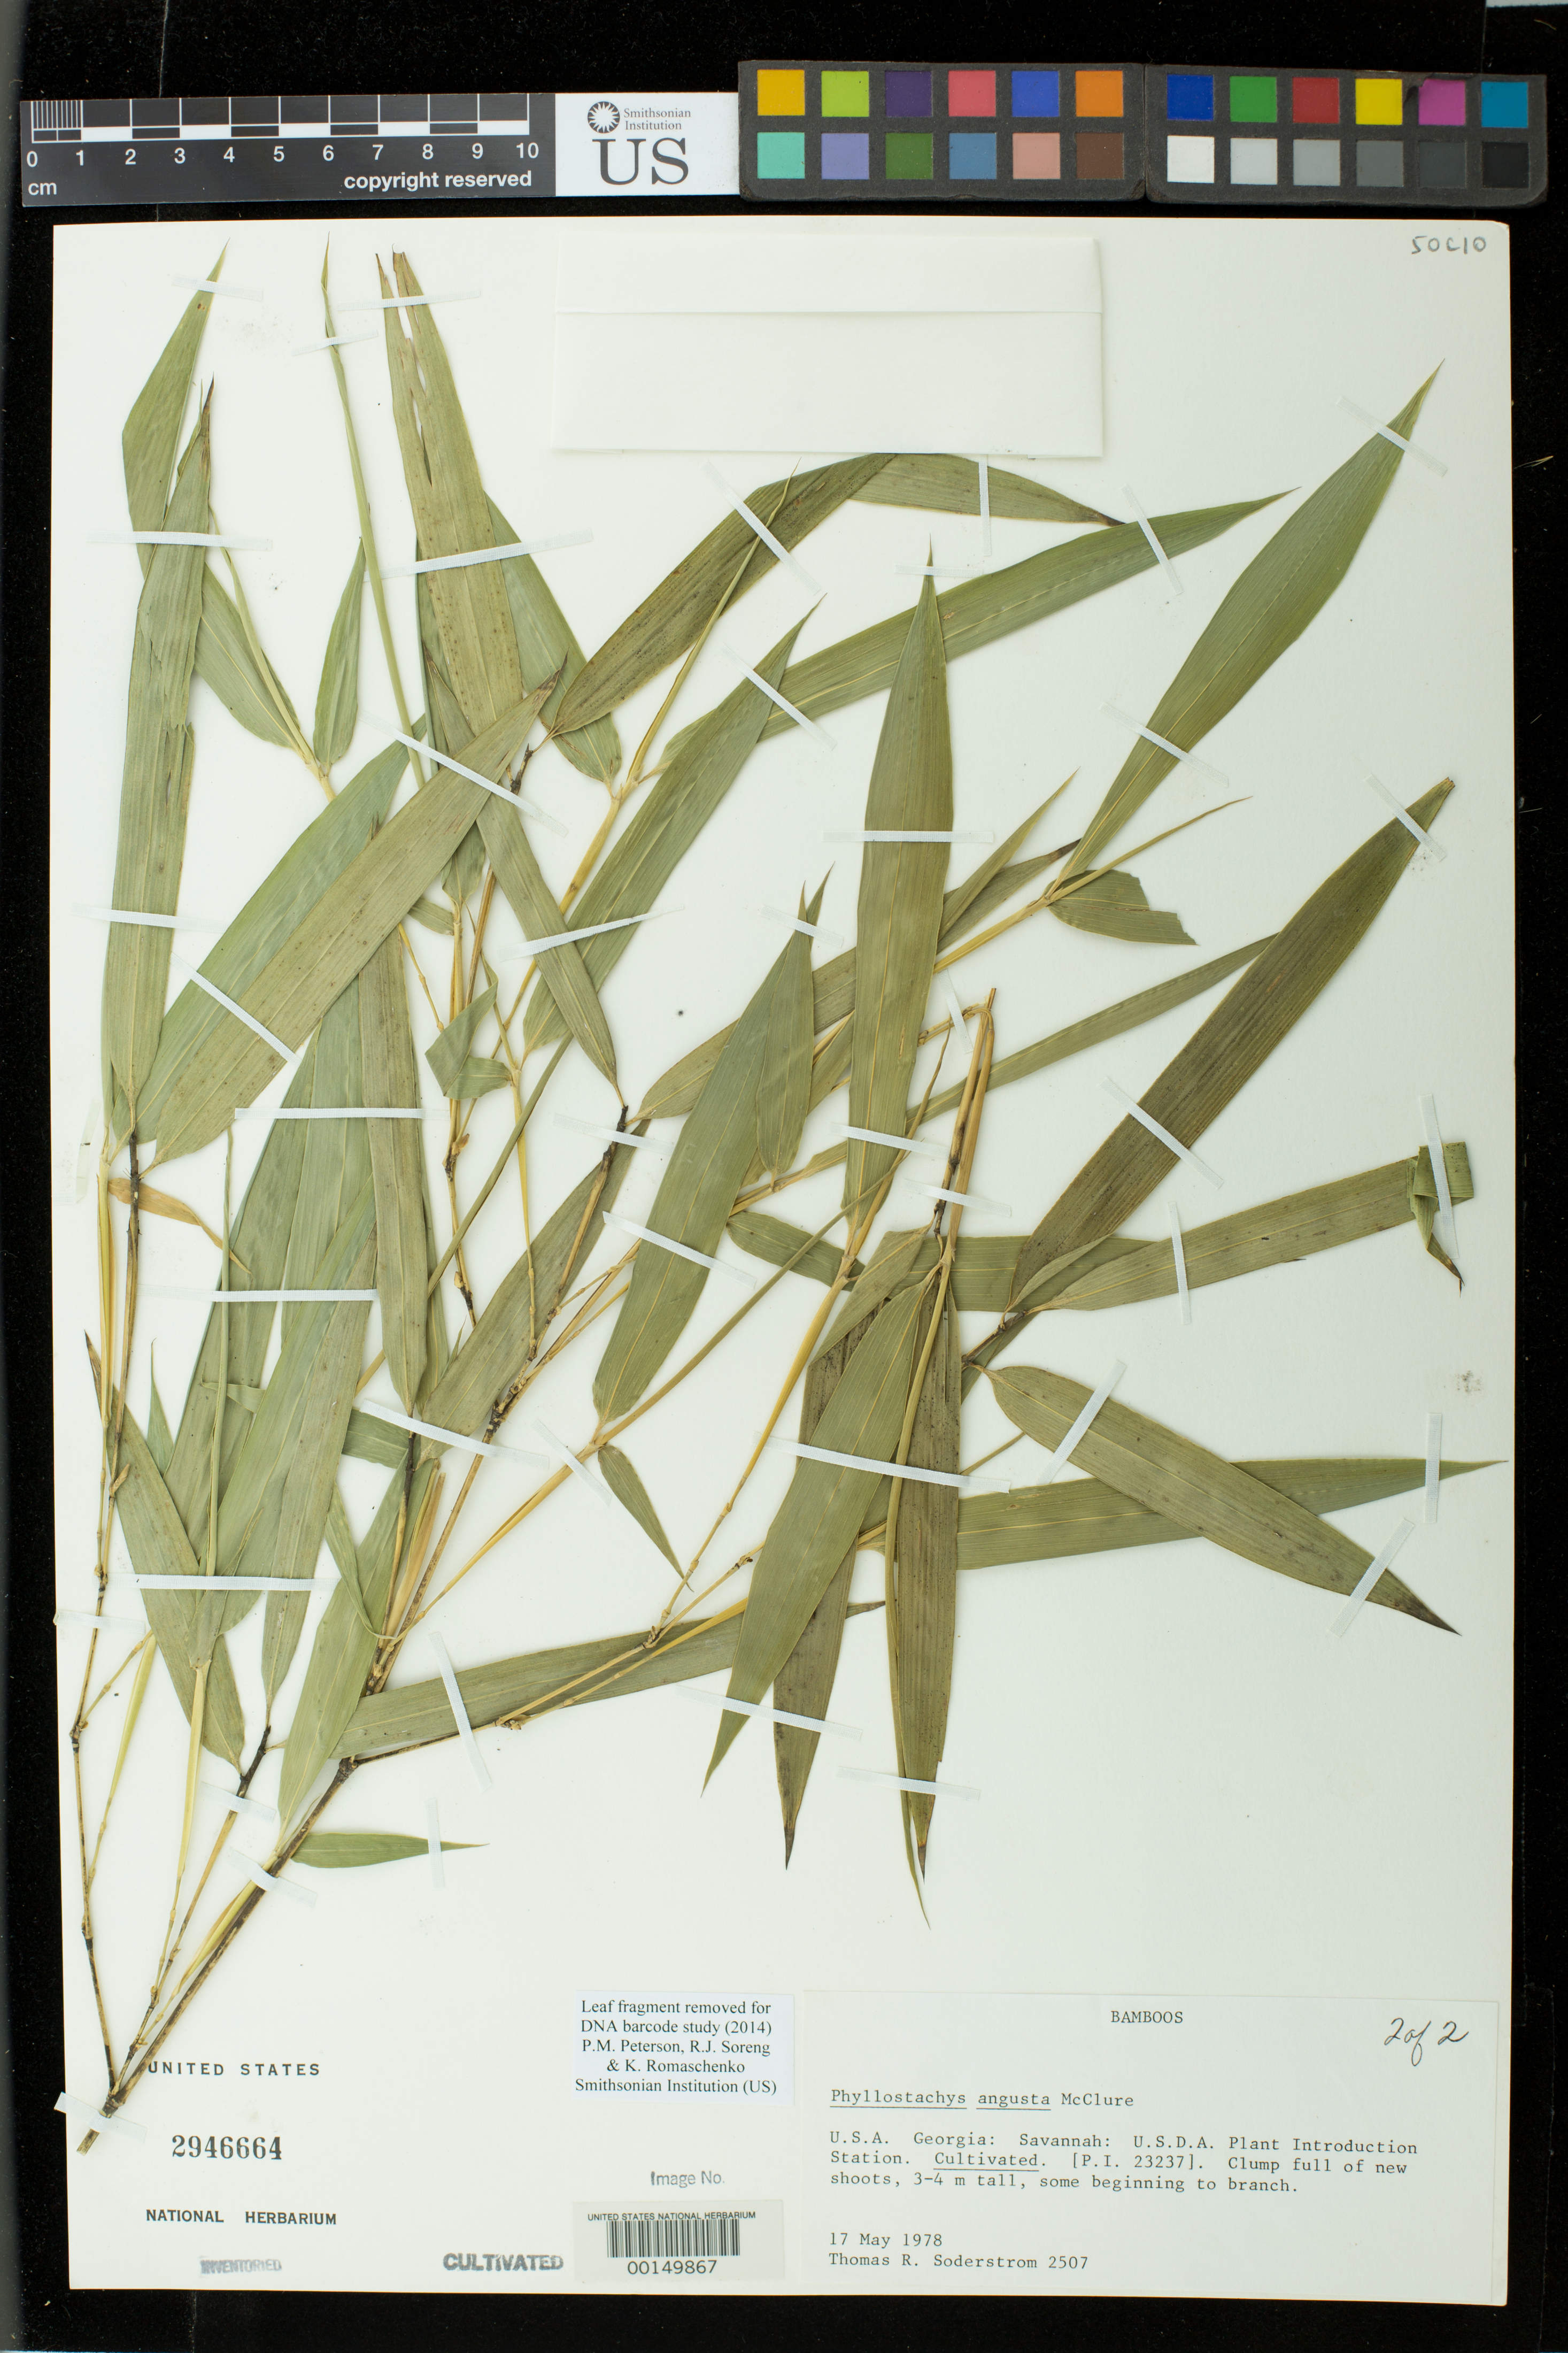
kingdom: Plantae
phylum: Tracheophyta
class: Liliopsida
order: Poales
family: Poaceae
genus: Phyllostachys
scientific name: Phyllostachys angusta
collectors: T. R. Soderstrom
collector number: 2507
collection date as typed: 17 May 1978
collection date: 1978-05-17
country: United States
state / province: Georgia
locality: Savannah, barbour lathrop plant intro garden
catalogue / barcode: US 2946664